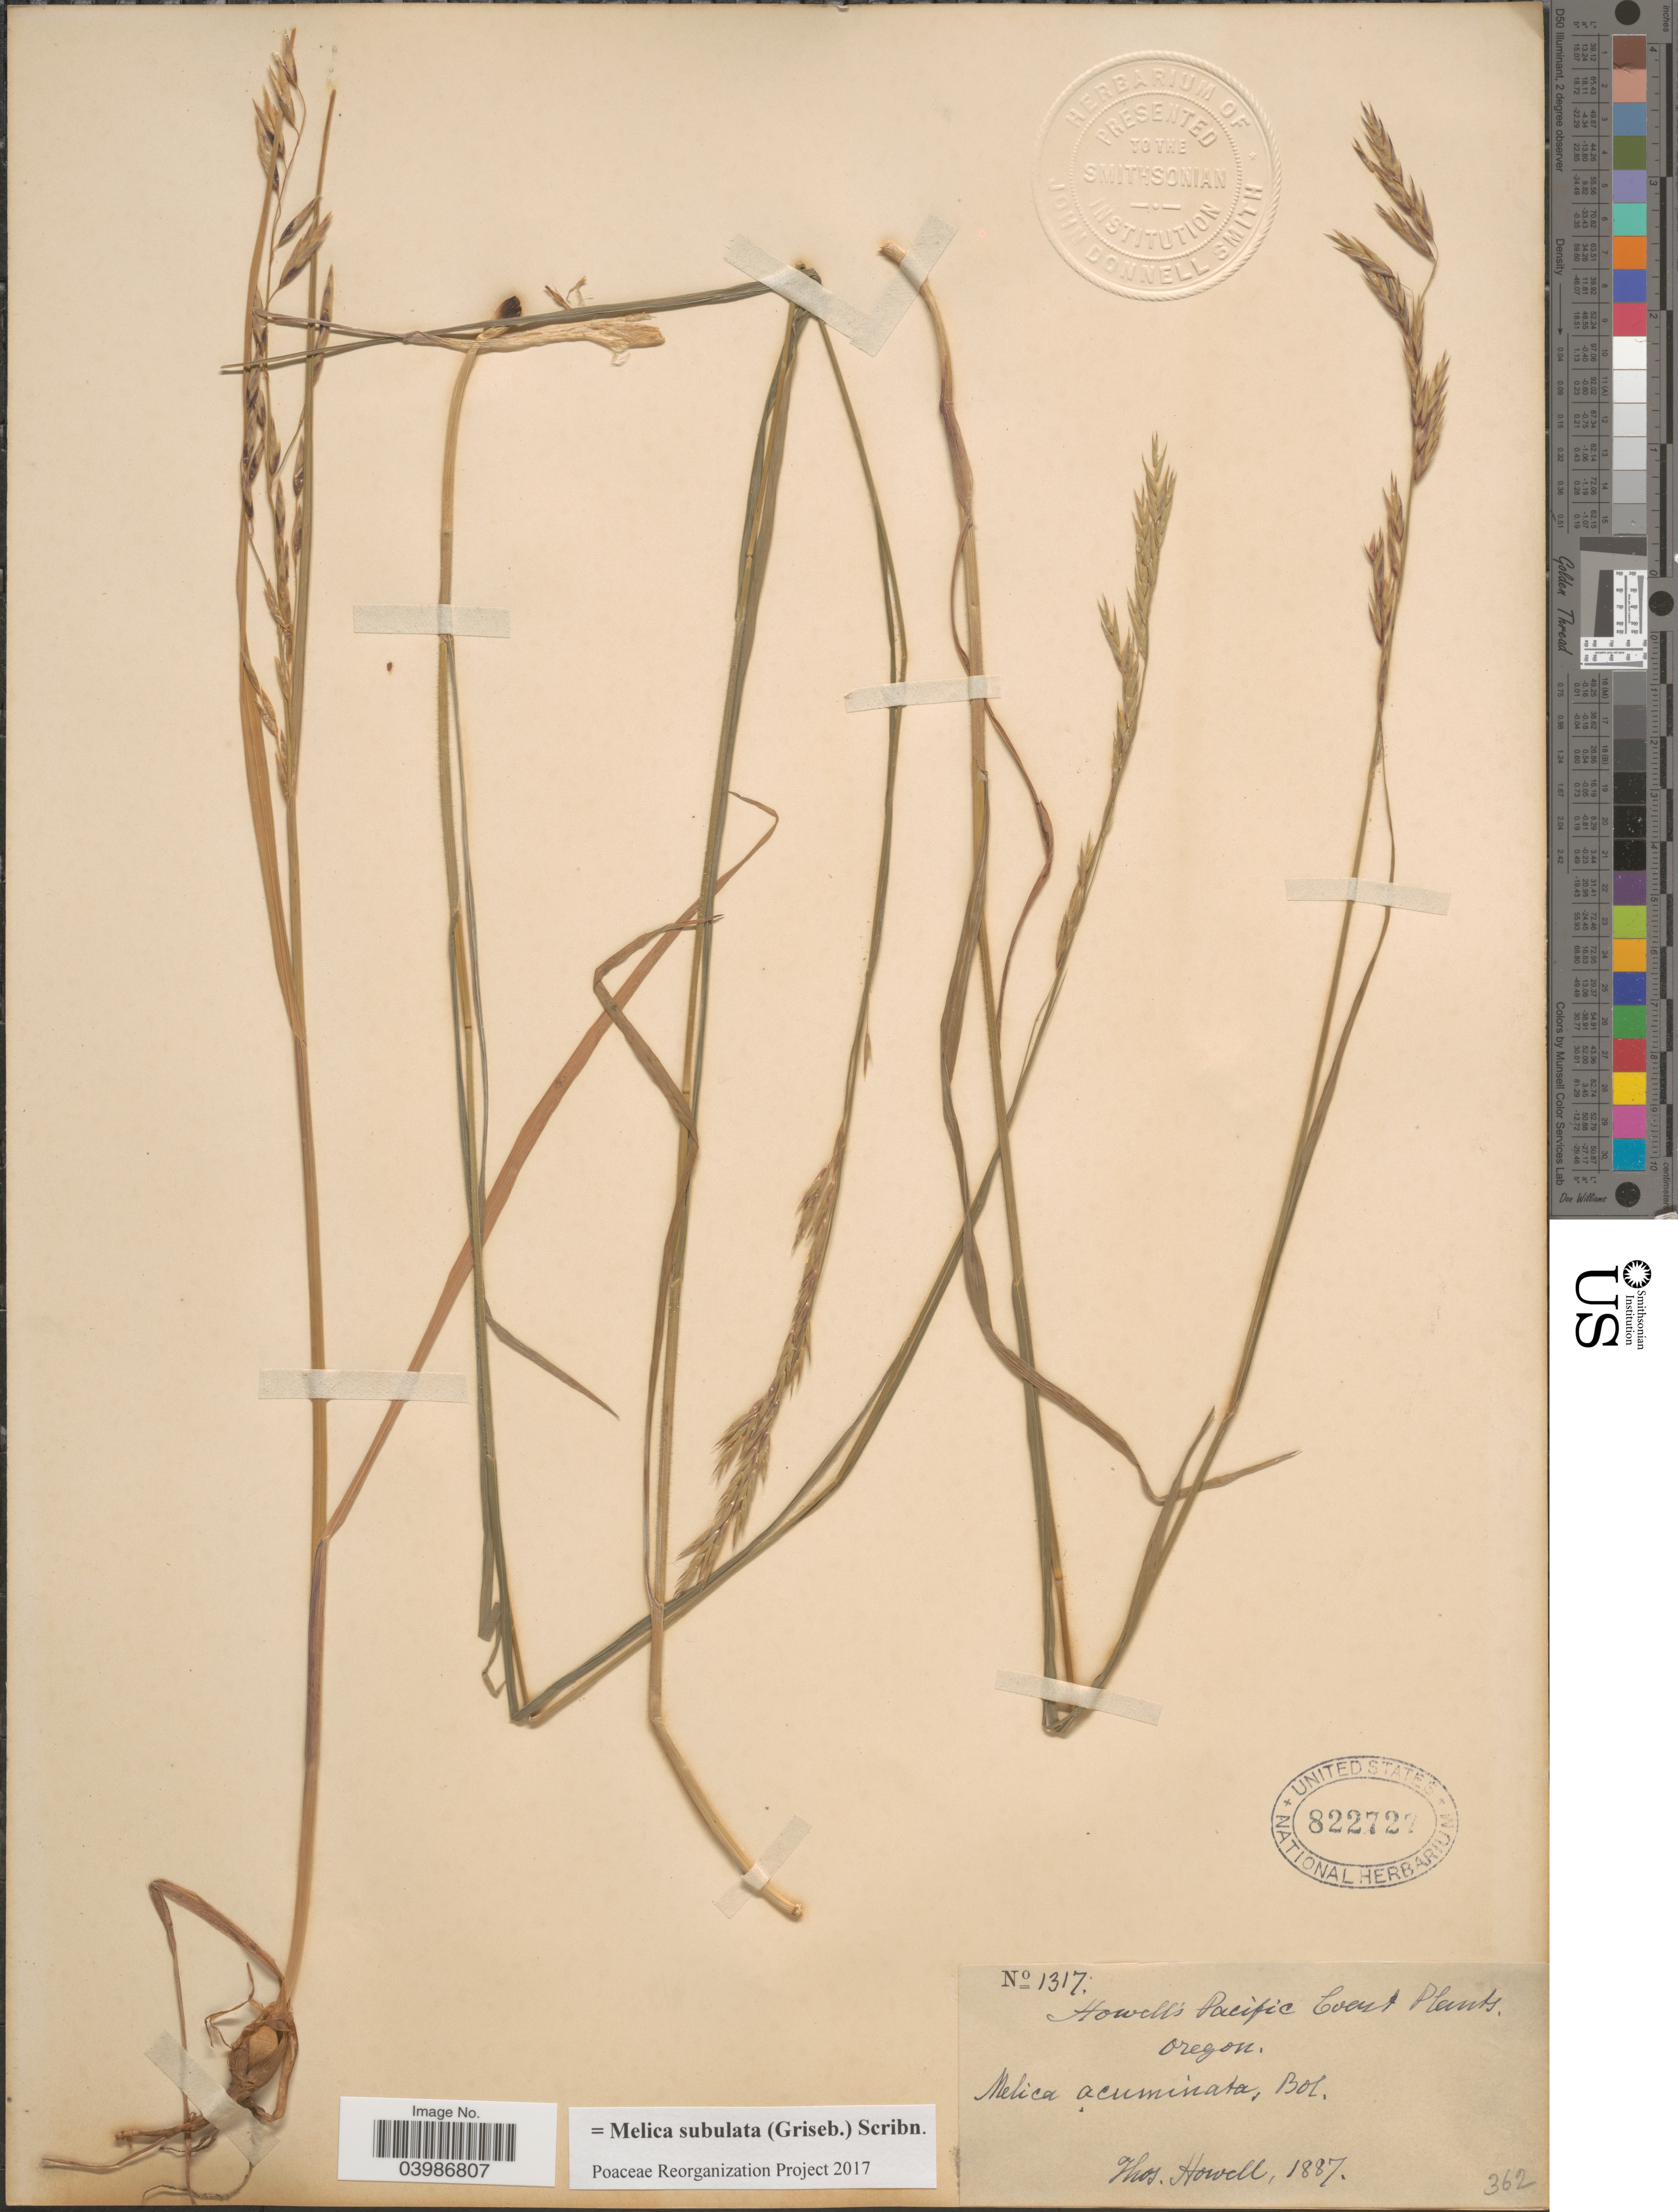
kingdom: Plantae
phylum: Tracheophyta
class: Liliopsida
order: Poales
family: Poaceae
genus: Melica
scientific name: Melica subulata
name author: (Griseb.) Scribn.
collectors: T. Howell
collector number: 1317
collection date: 1887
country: United States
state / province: Oregon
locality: Pacific Coast.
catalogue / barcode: US 822727